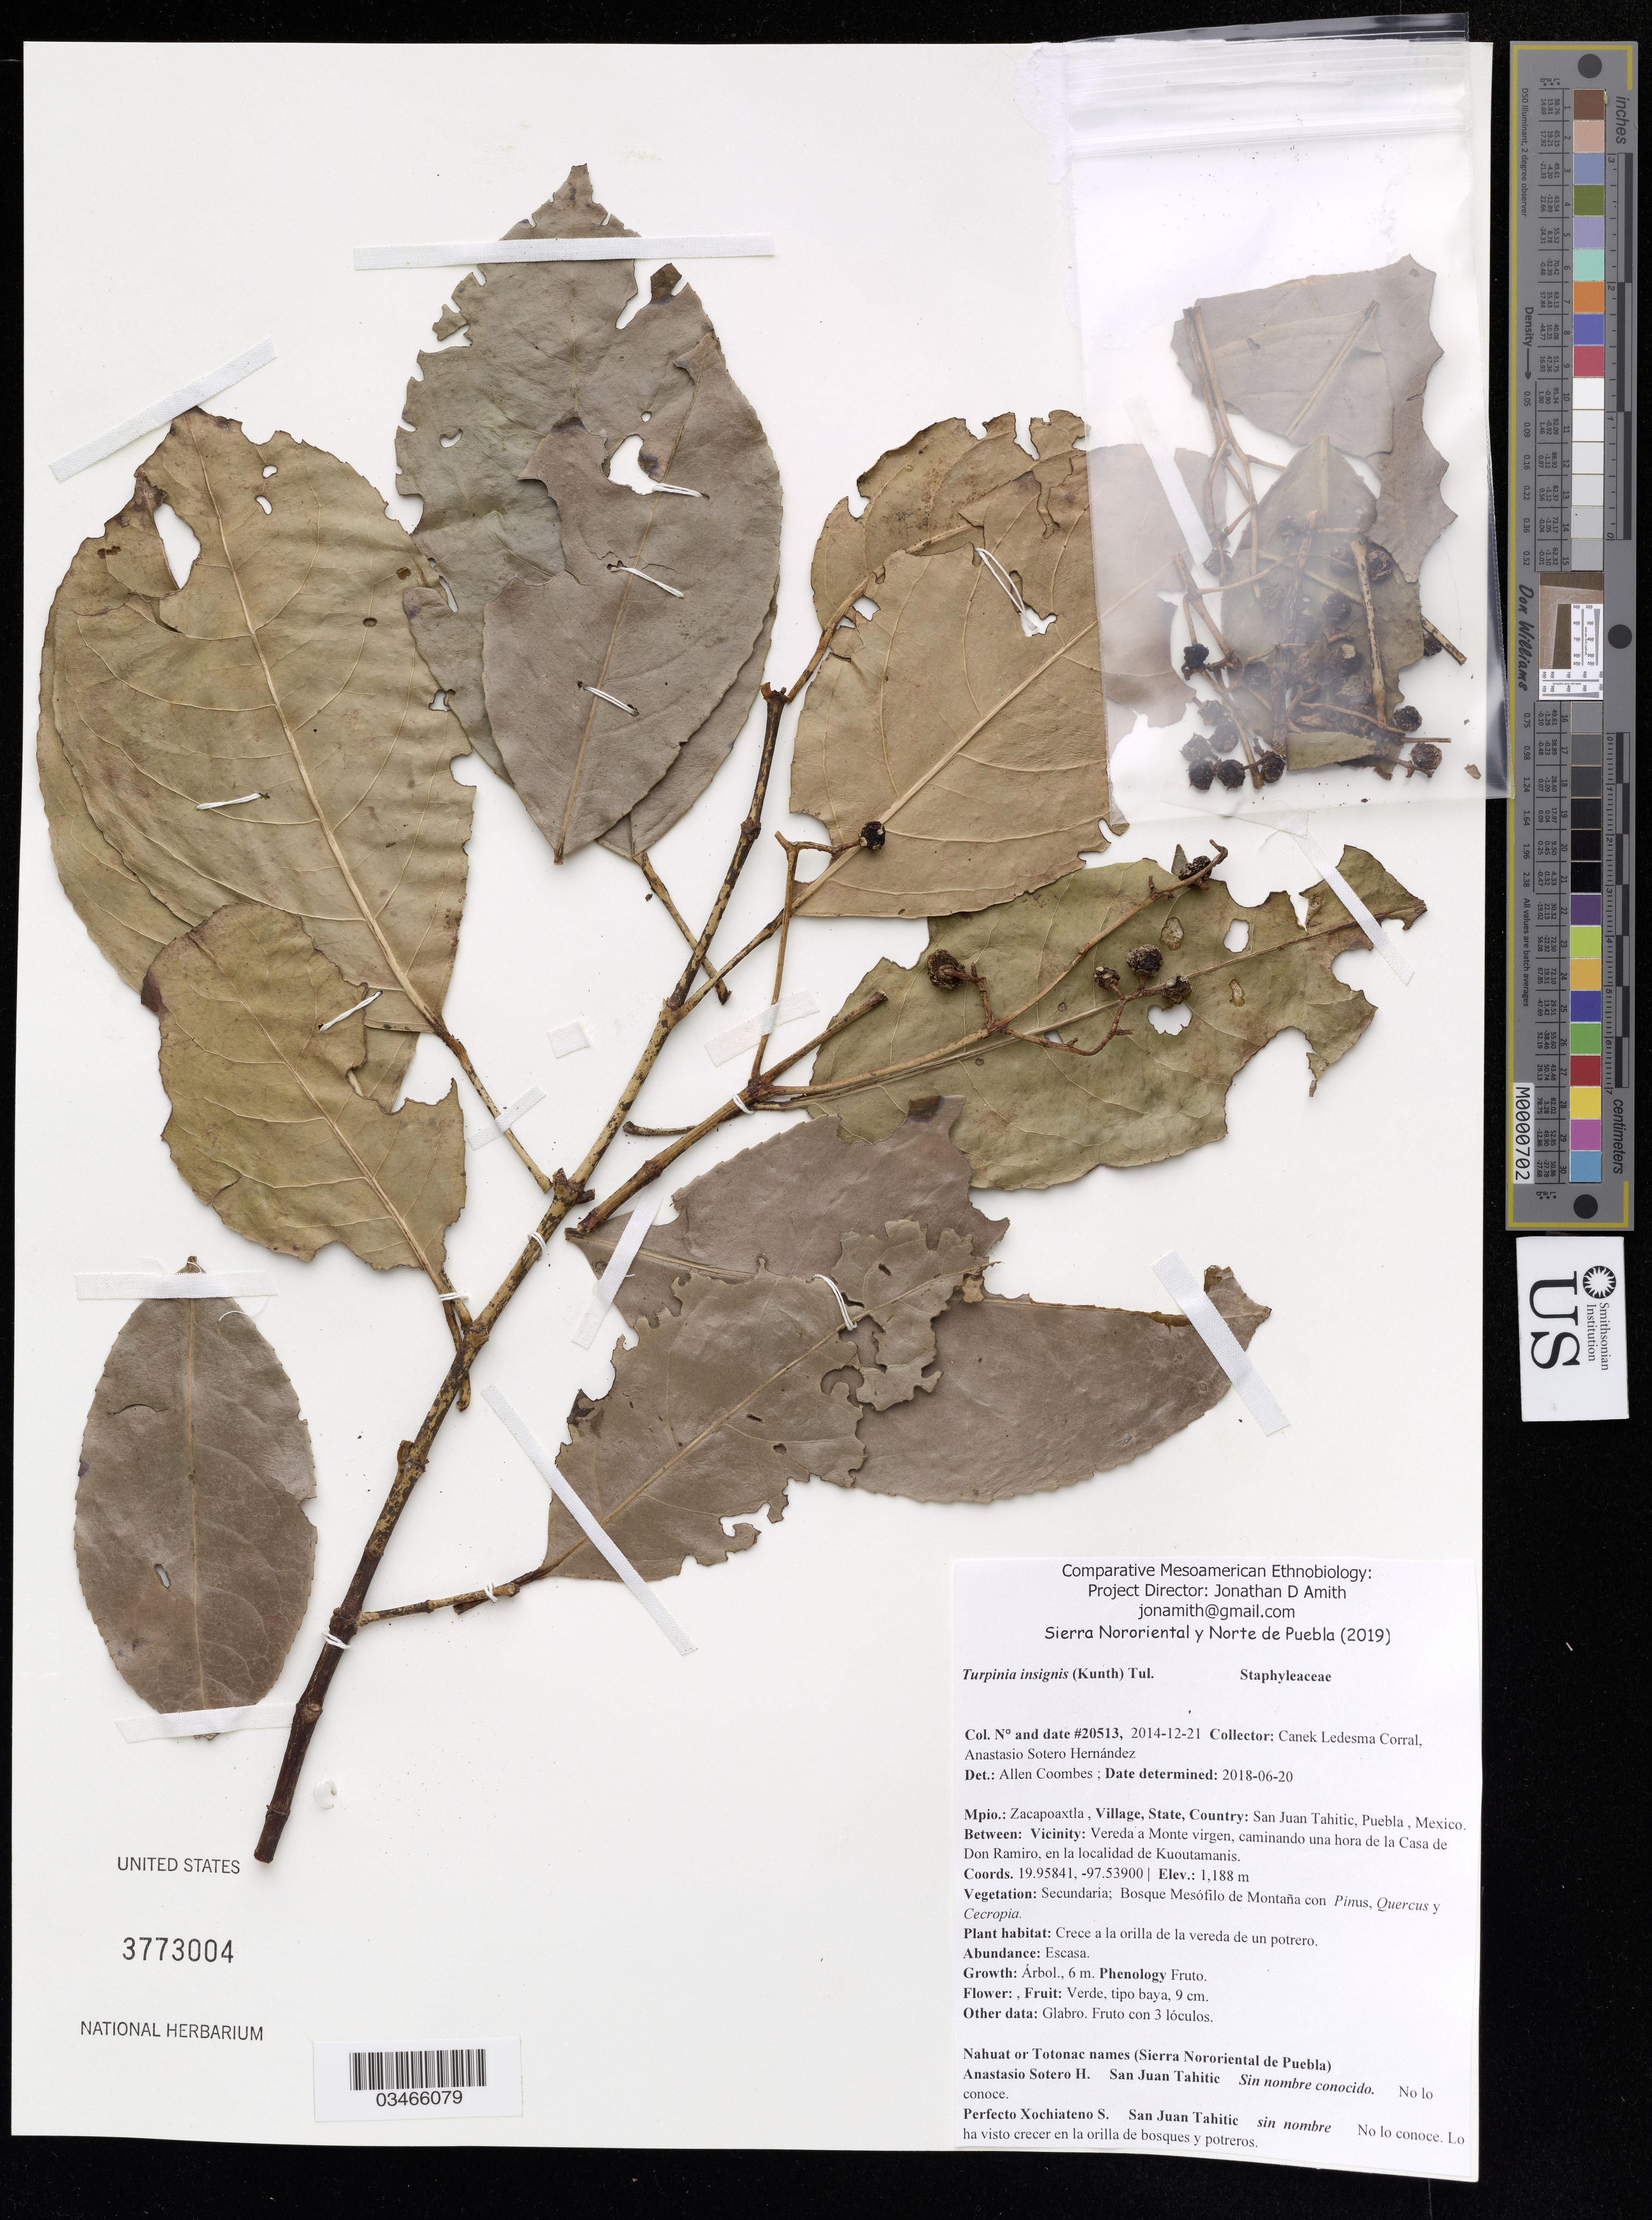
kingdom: Plantae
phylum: Tracheophyta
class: Magnoliopsida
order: Crossosomatales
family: Staphyleaceae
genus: Turpinia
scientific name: Turpinia insignis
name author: (Kunth) Tul.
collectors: Canek Ledesma C. & A. Sotero H.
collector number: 20513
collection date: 2014-12-21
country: Mexico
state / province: Puebla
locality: Mpio.: Zacapoaxtla, Village: San Juan Tahitic, Vicinity: Vereda a Monte virgen, caminando una hora de la Casa de Don Ramiro, en la localidad de Kuoutamanis.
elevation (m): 1188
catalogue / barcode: US 3773004